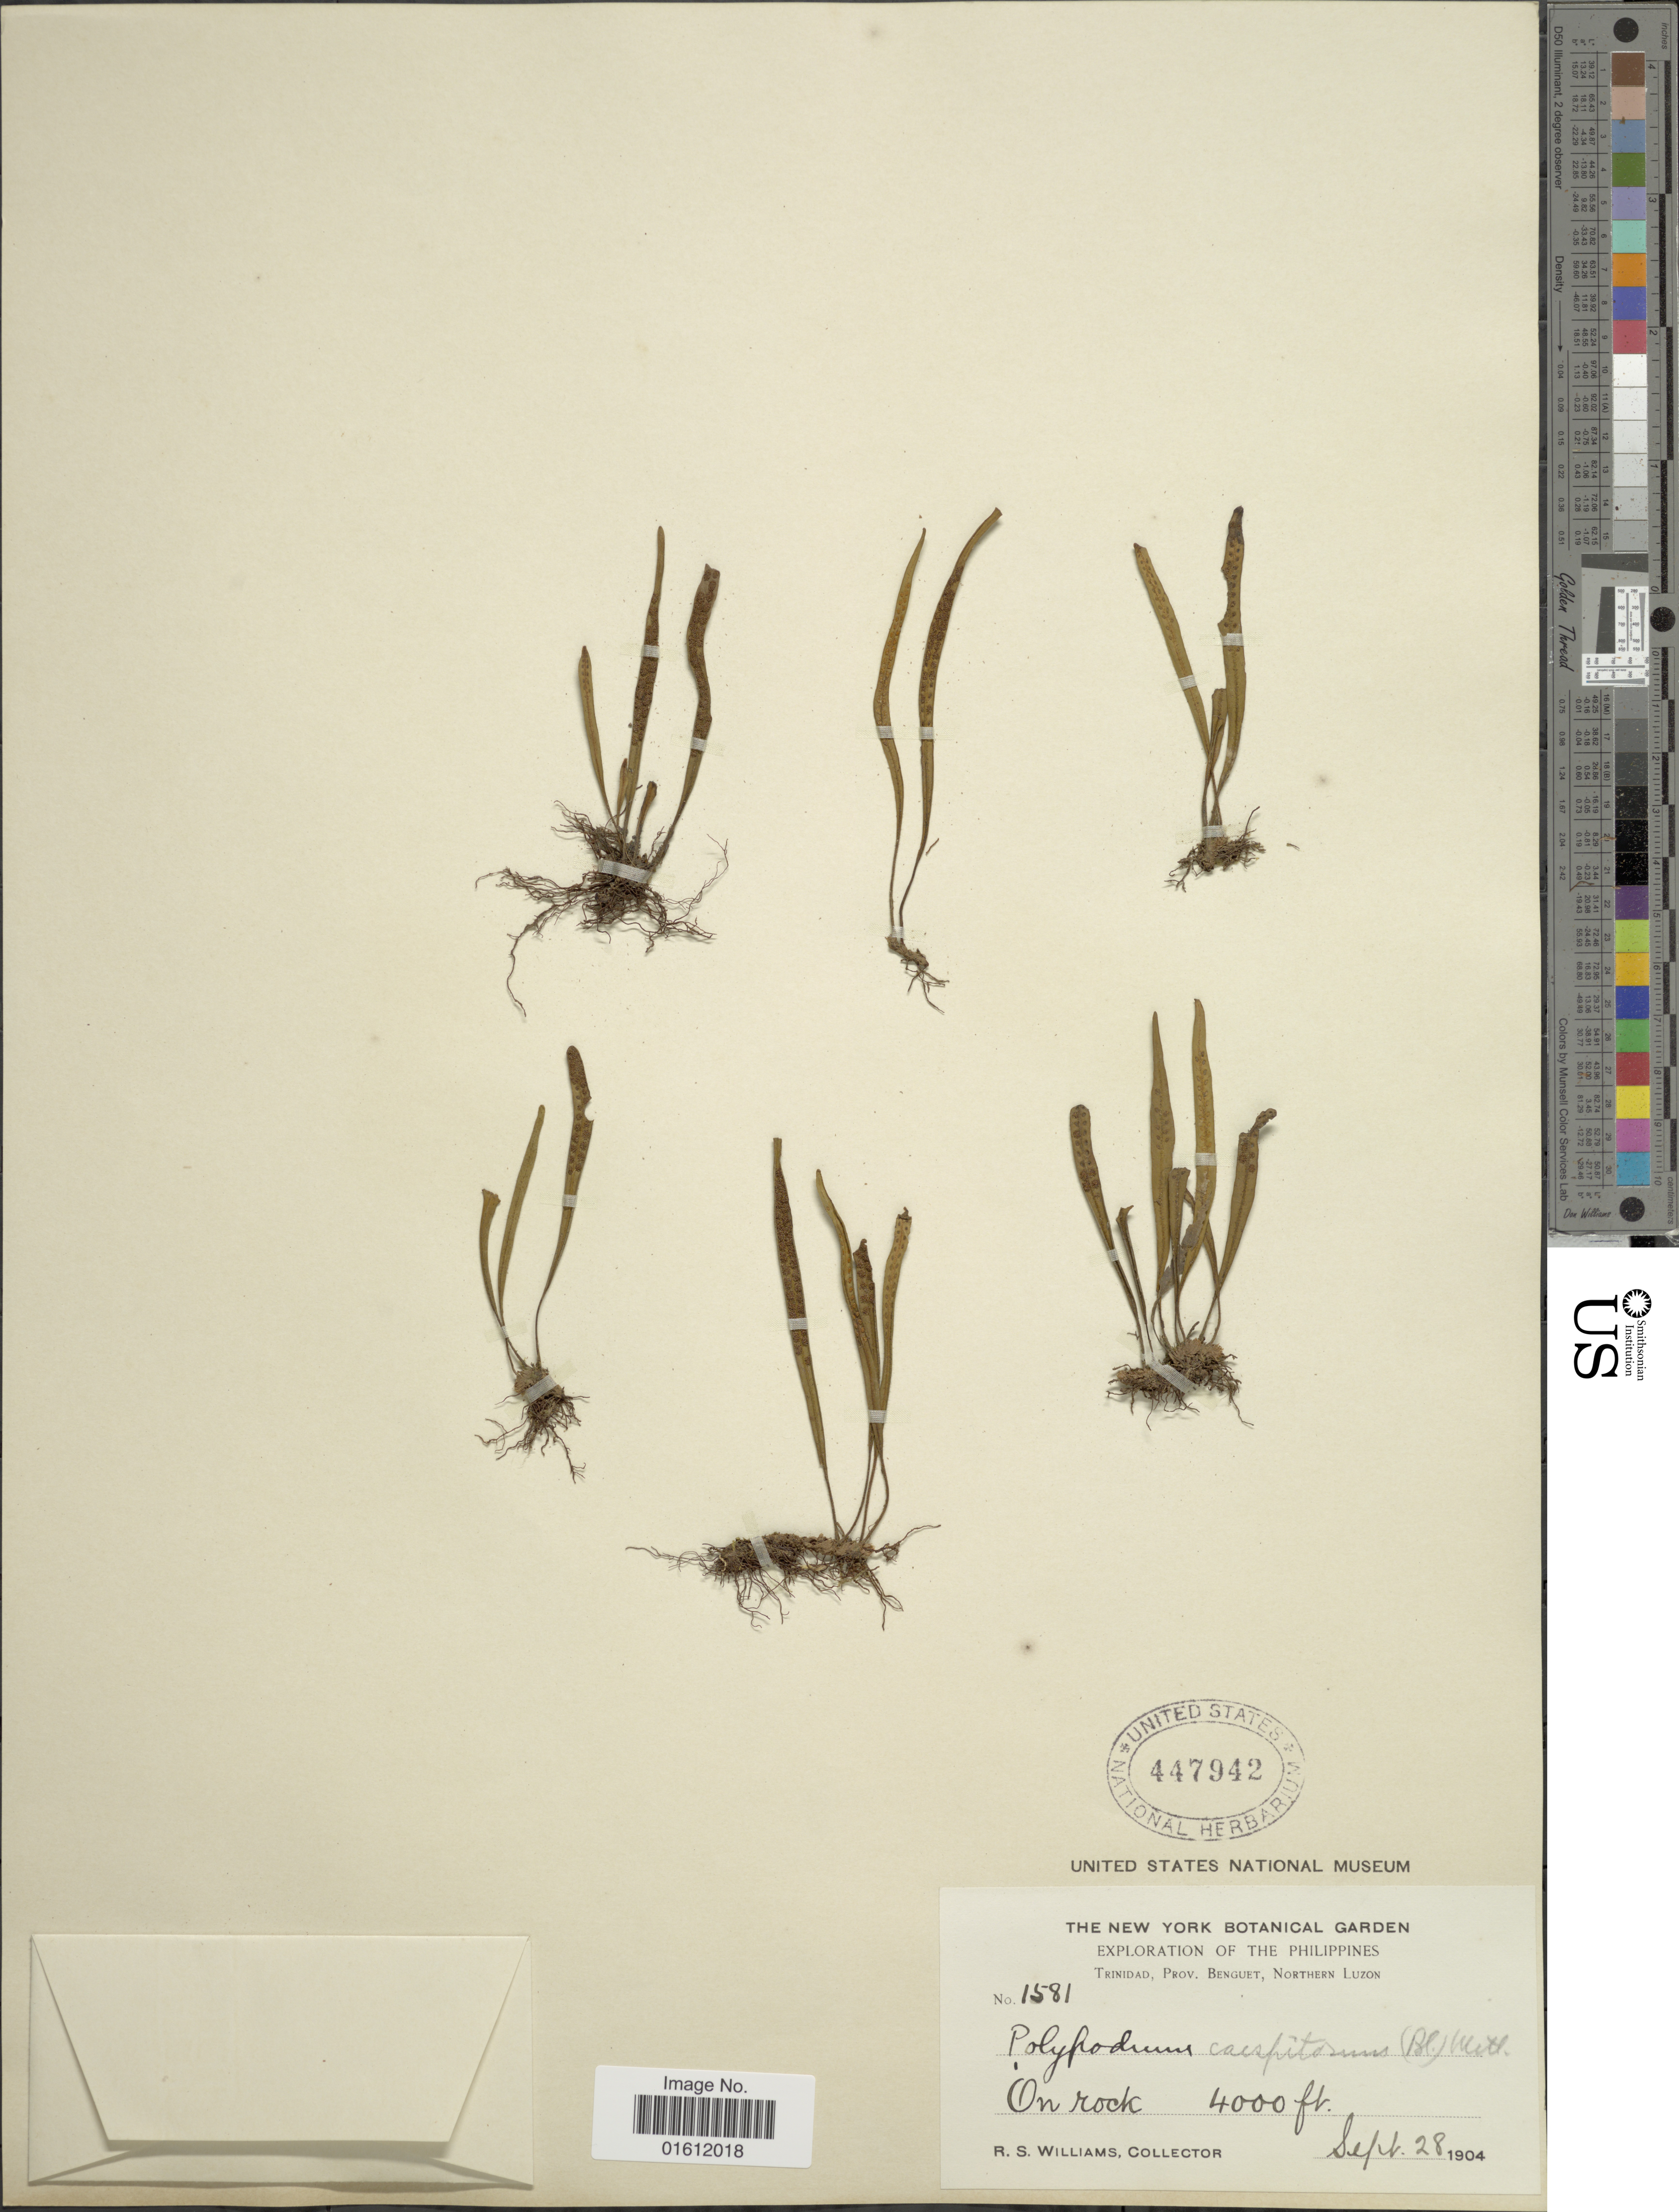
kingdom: Plantae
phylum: Tracheophyta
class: Polypodiopsida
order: Polypodiales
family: Polypodiaceae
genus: Oreogrammitis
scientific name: Oreogrammitis caespitosa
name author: (Blume) Parris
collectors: R. S. Williams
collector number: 1581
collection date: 1904-09-28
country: Philippines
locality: Trinidad, Prov. benguet, Northern Luzon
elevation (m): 1219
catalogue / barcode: US 447942